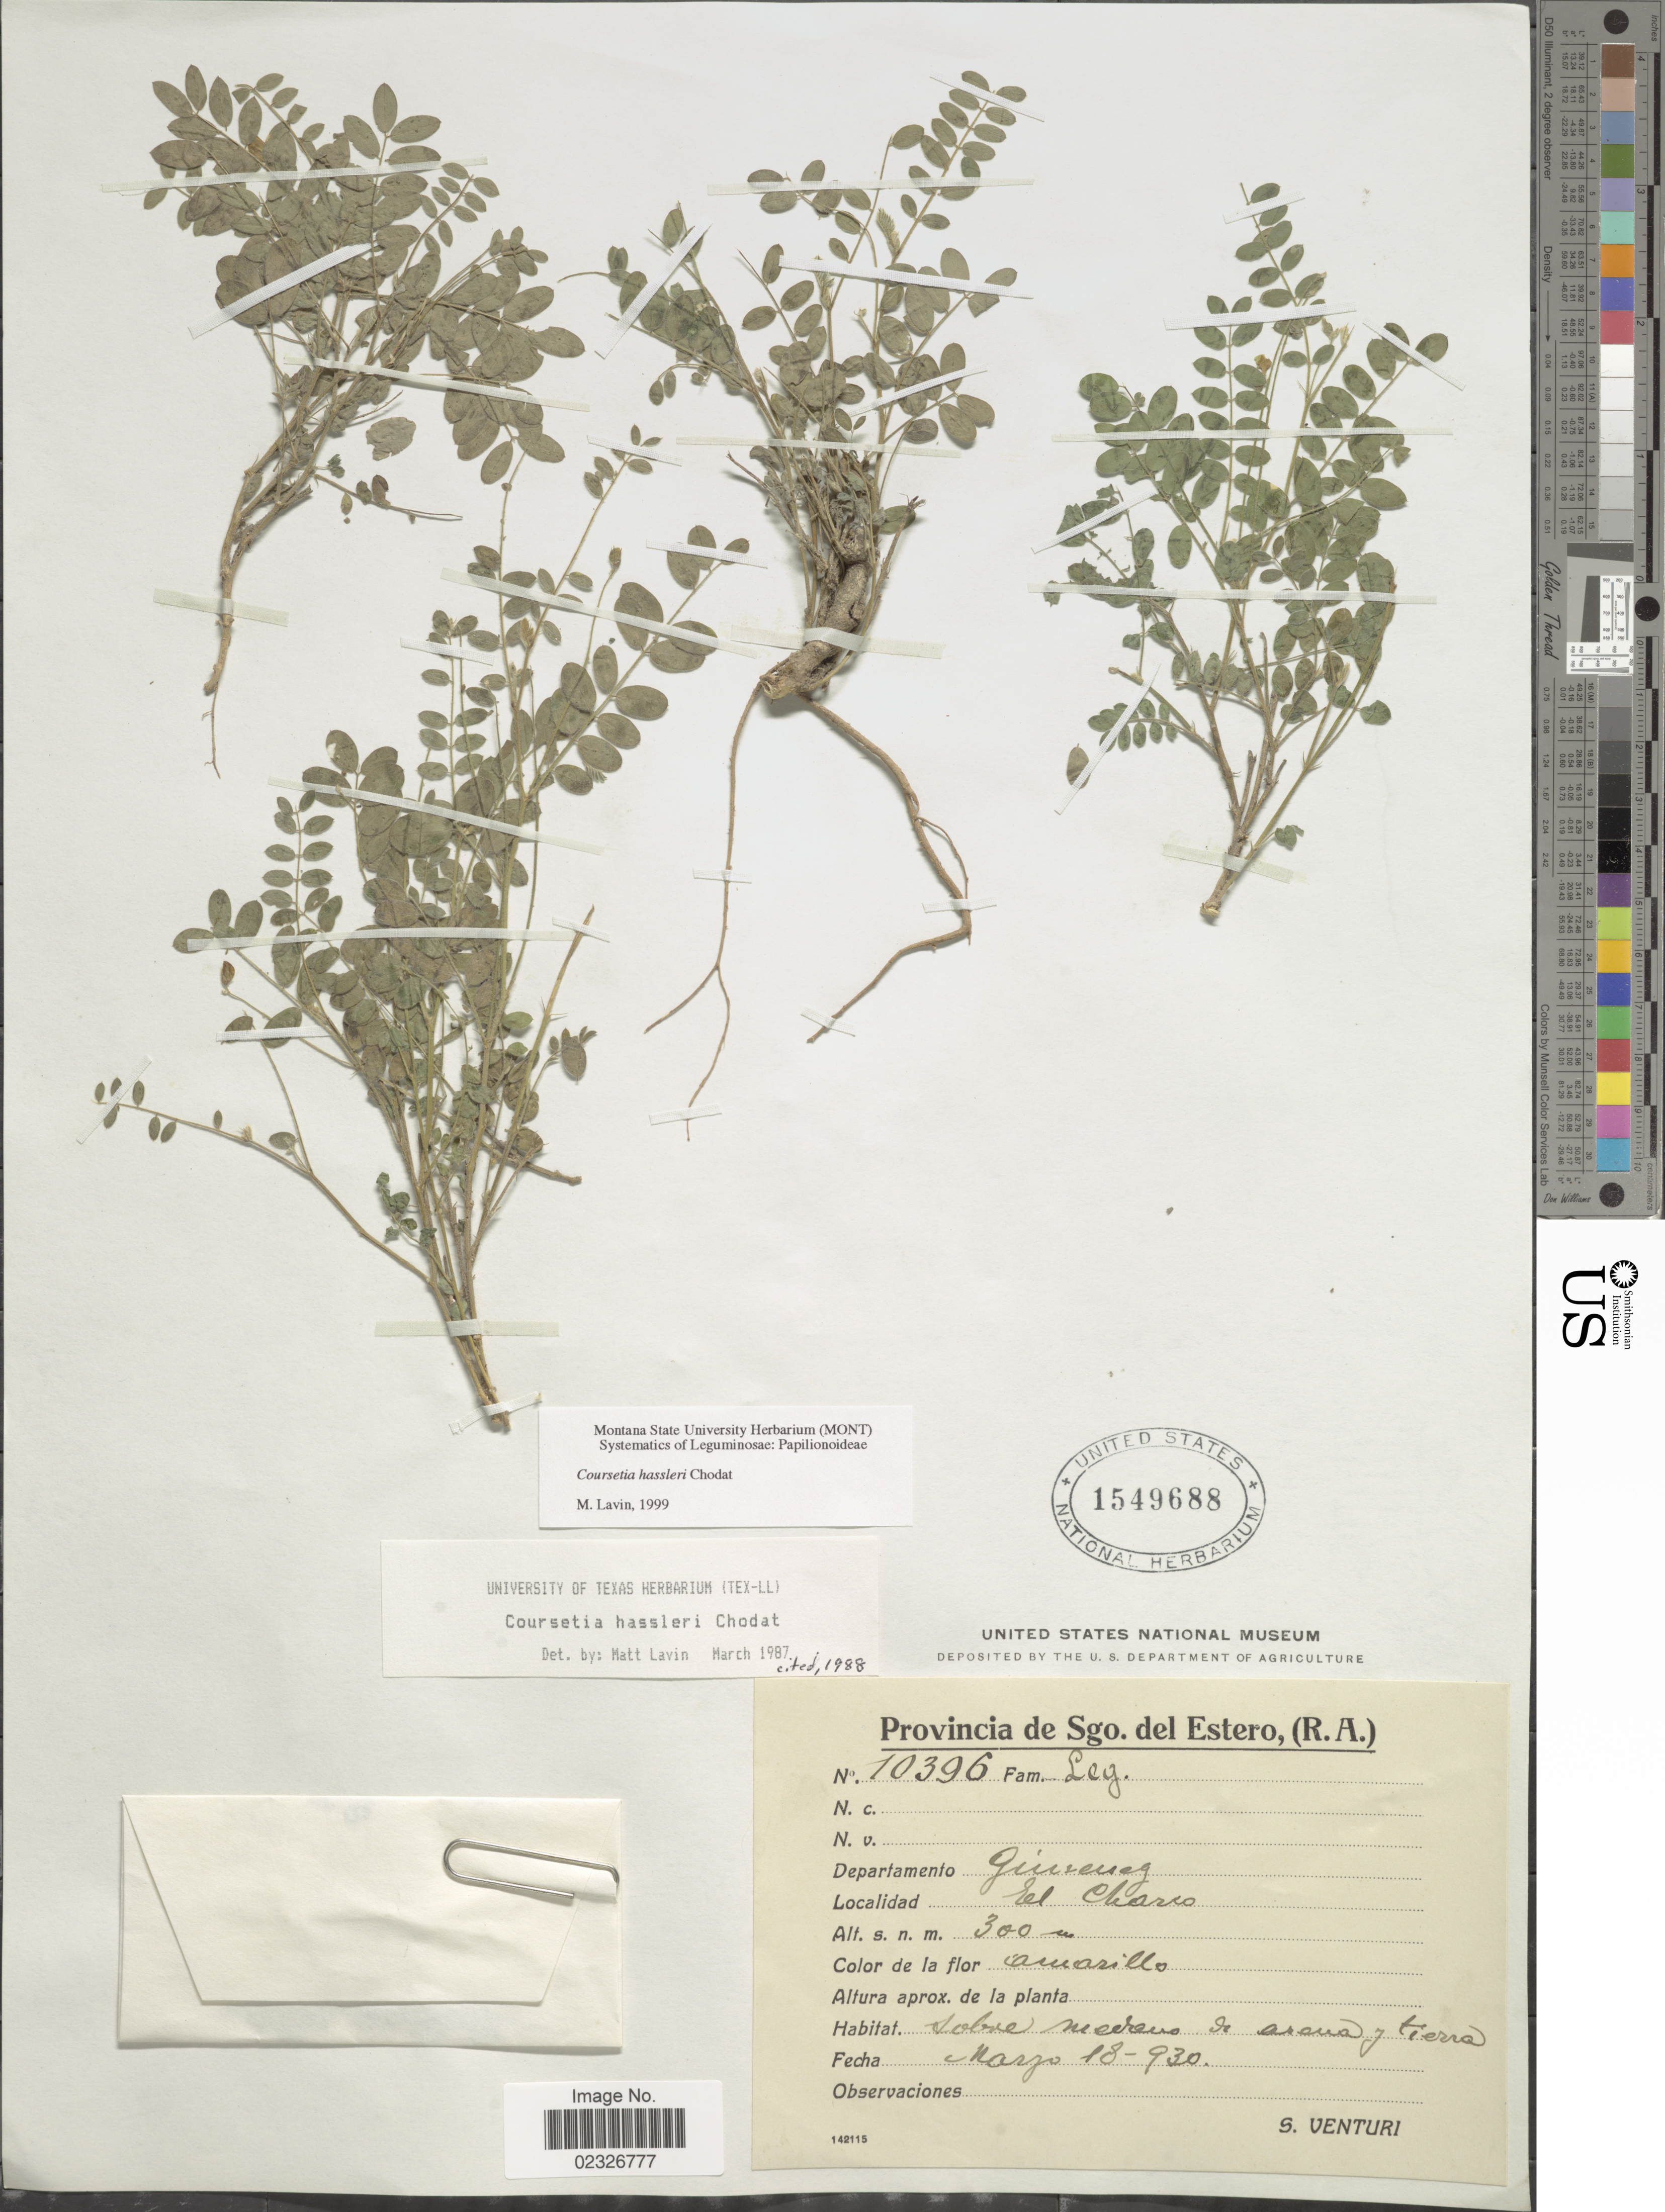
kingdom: Plantae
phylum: Tracheophyta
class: Magnoliopsida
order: Fabales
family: Fabaceae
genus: Coursetia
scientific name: Coursetia hassleri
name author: Chodat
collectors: S. Venturi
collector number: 10396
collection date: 1930-03-18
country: Argentina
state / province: Santiago del Estero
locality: Provincia de Sgo. del Estero, (R.A.). Departamento Jimenez. El Charco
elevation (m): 300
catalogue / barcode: US 1549688